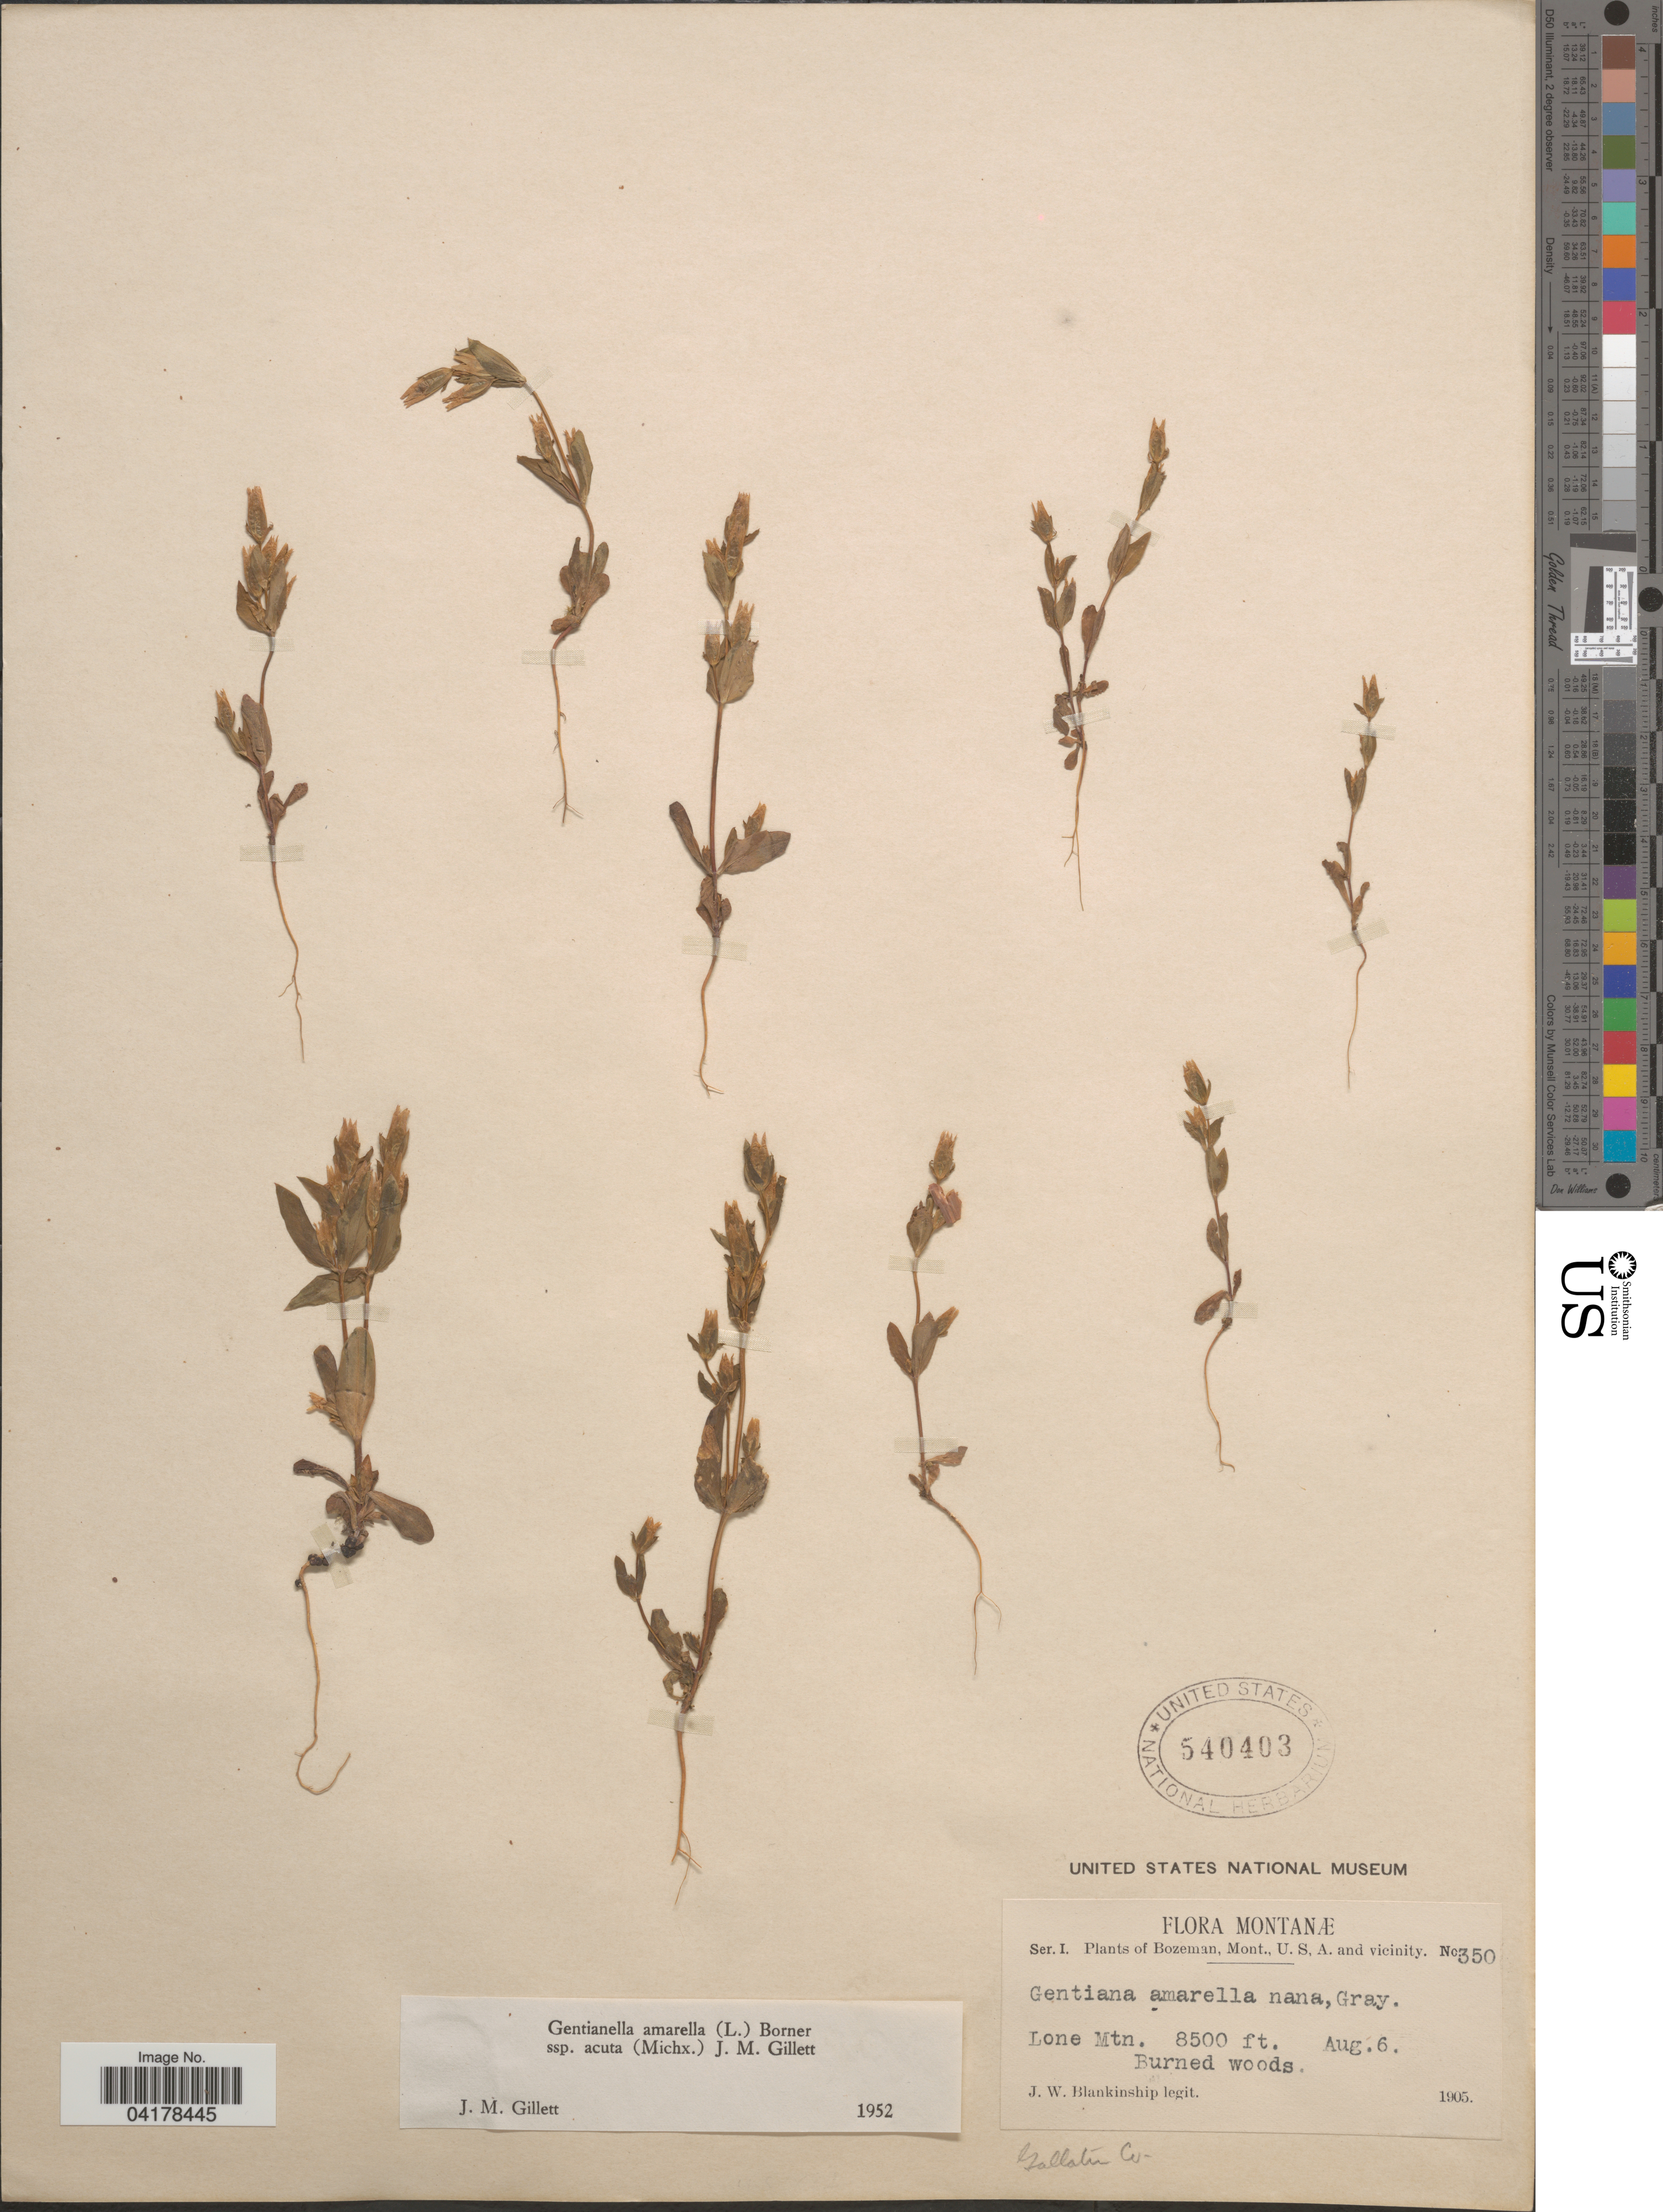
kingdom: Plantae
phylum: Tracheophyta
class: Magnoliopsida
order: Gentianales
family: Gentianaceae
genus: Gentianella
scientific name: Gentianella amarella subsp. acuta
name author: (Michx.) J.M. Gillett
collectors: J. W. Blankinship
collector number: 350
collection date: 1905-08-06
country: United States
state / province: Montana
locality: U.S.A. and vicinity. Lone Mtn. Gallatin Co.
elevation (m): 2591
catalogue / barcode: US 540403